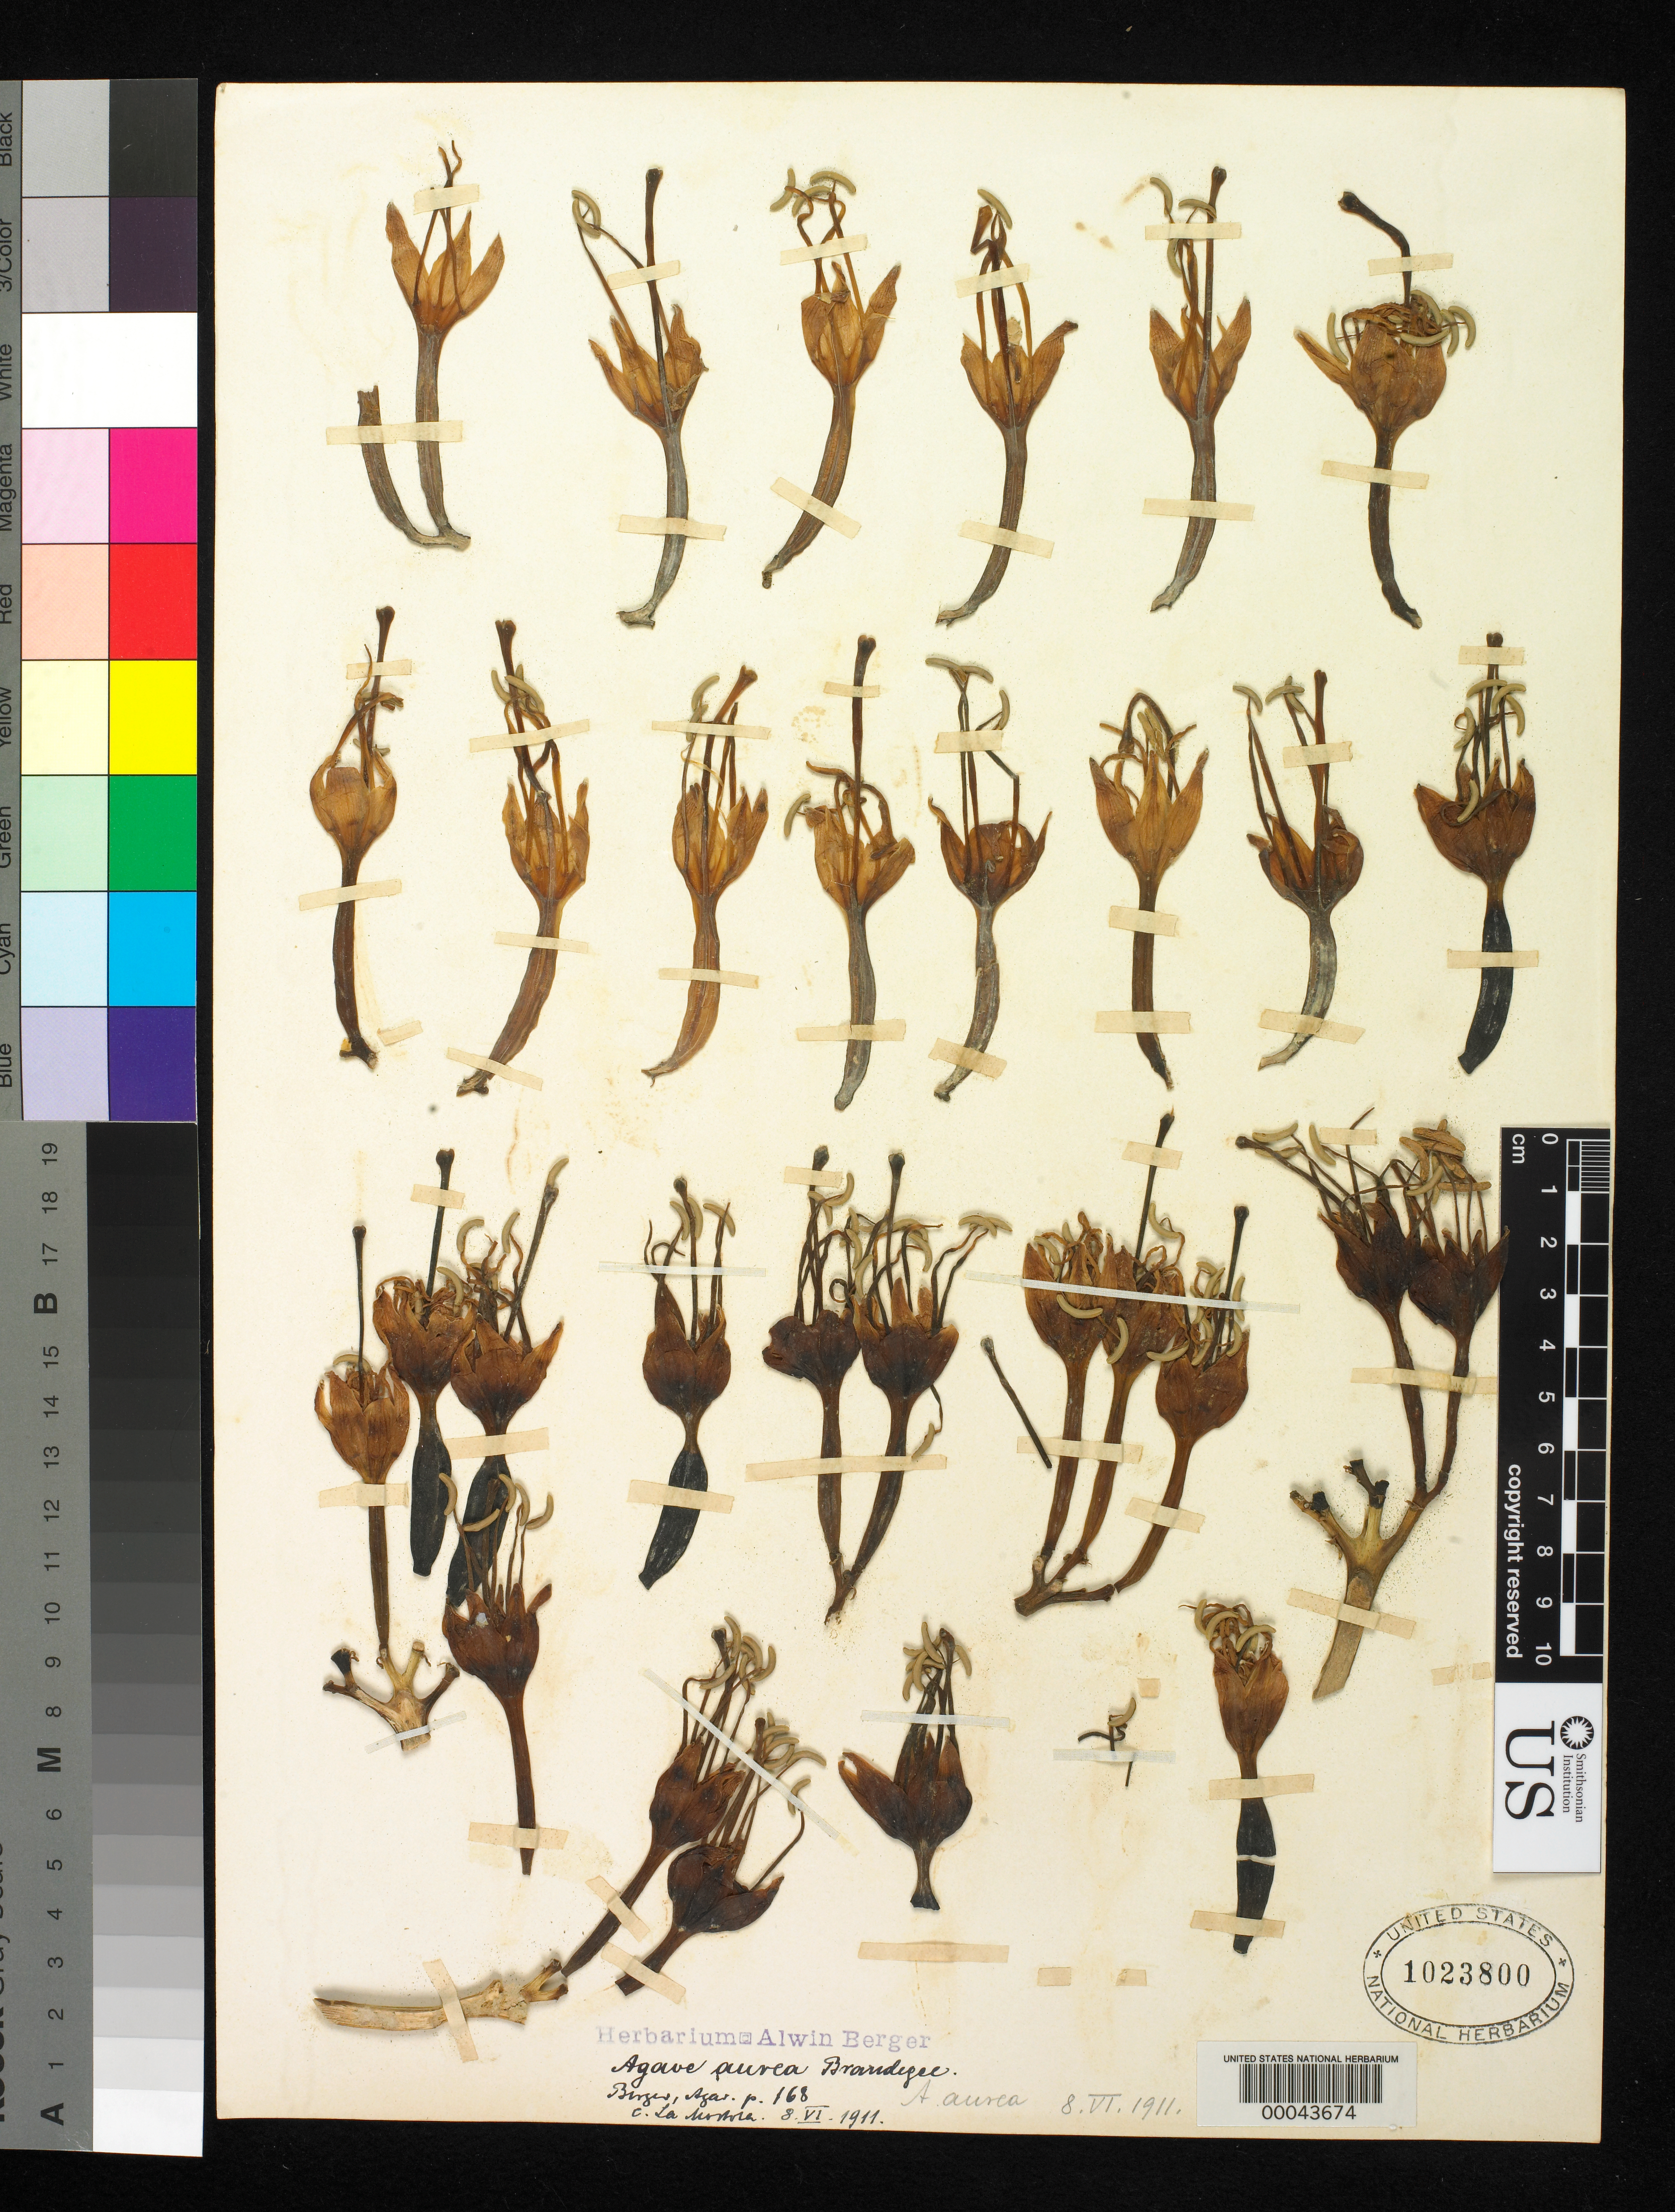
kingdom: Plantae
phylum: Tracheophyta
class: Liliopsida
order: Asparagales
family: Asparagaceae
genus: Agave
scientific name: Agave aurea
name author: Brandegee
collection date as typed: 08 Apr 1911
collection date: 1911-04-08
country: Mexico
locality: E of Monserrat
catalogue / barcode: US 1023800